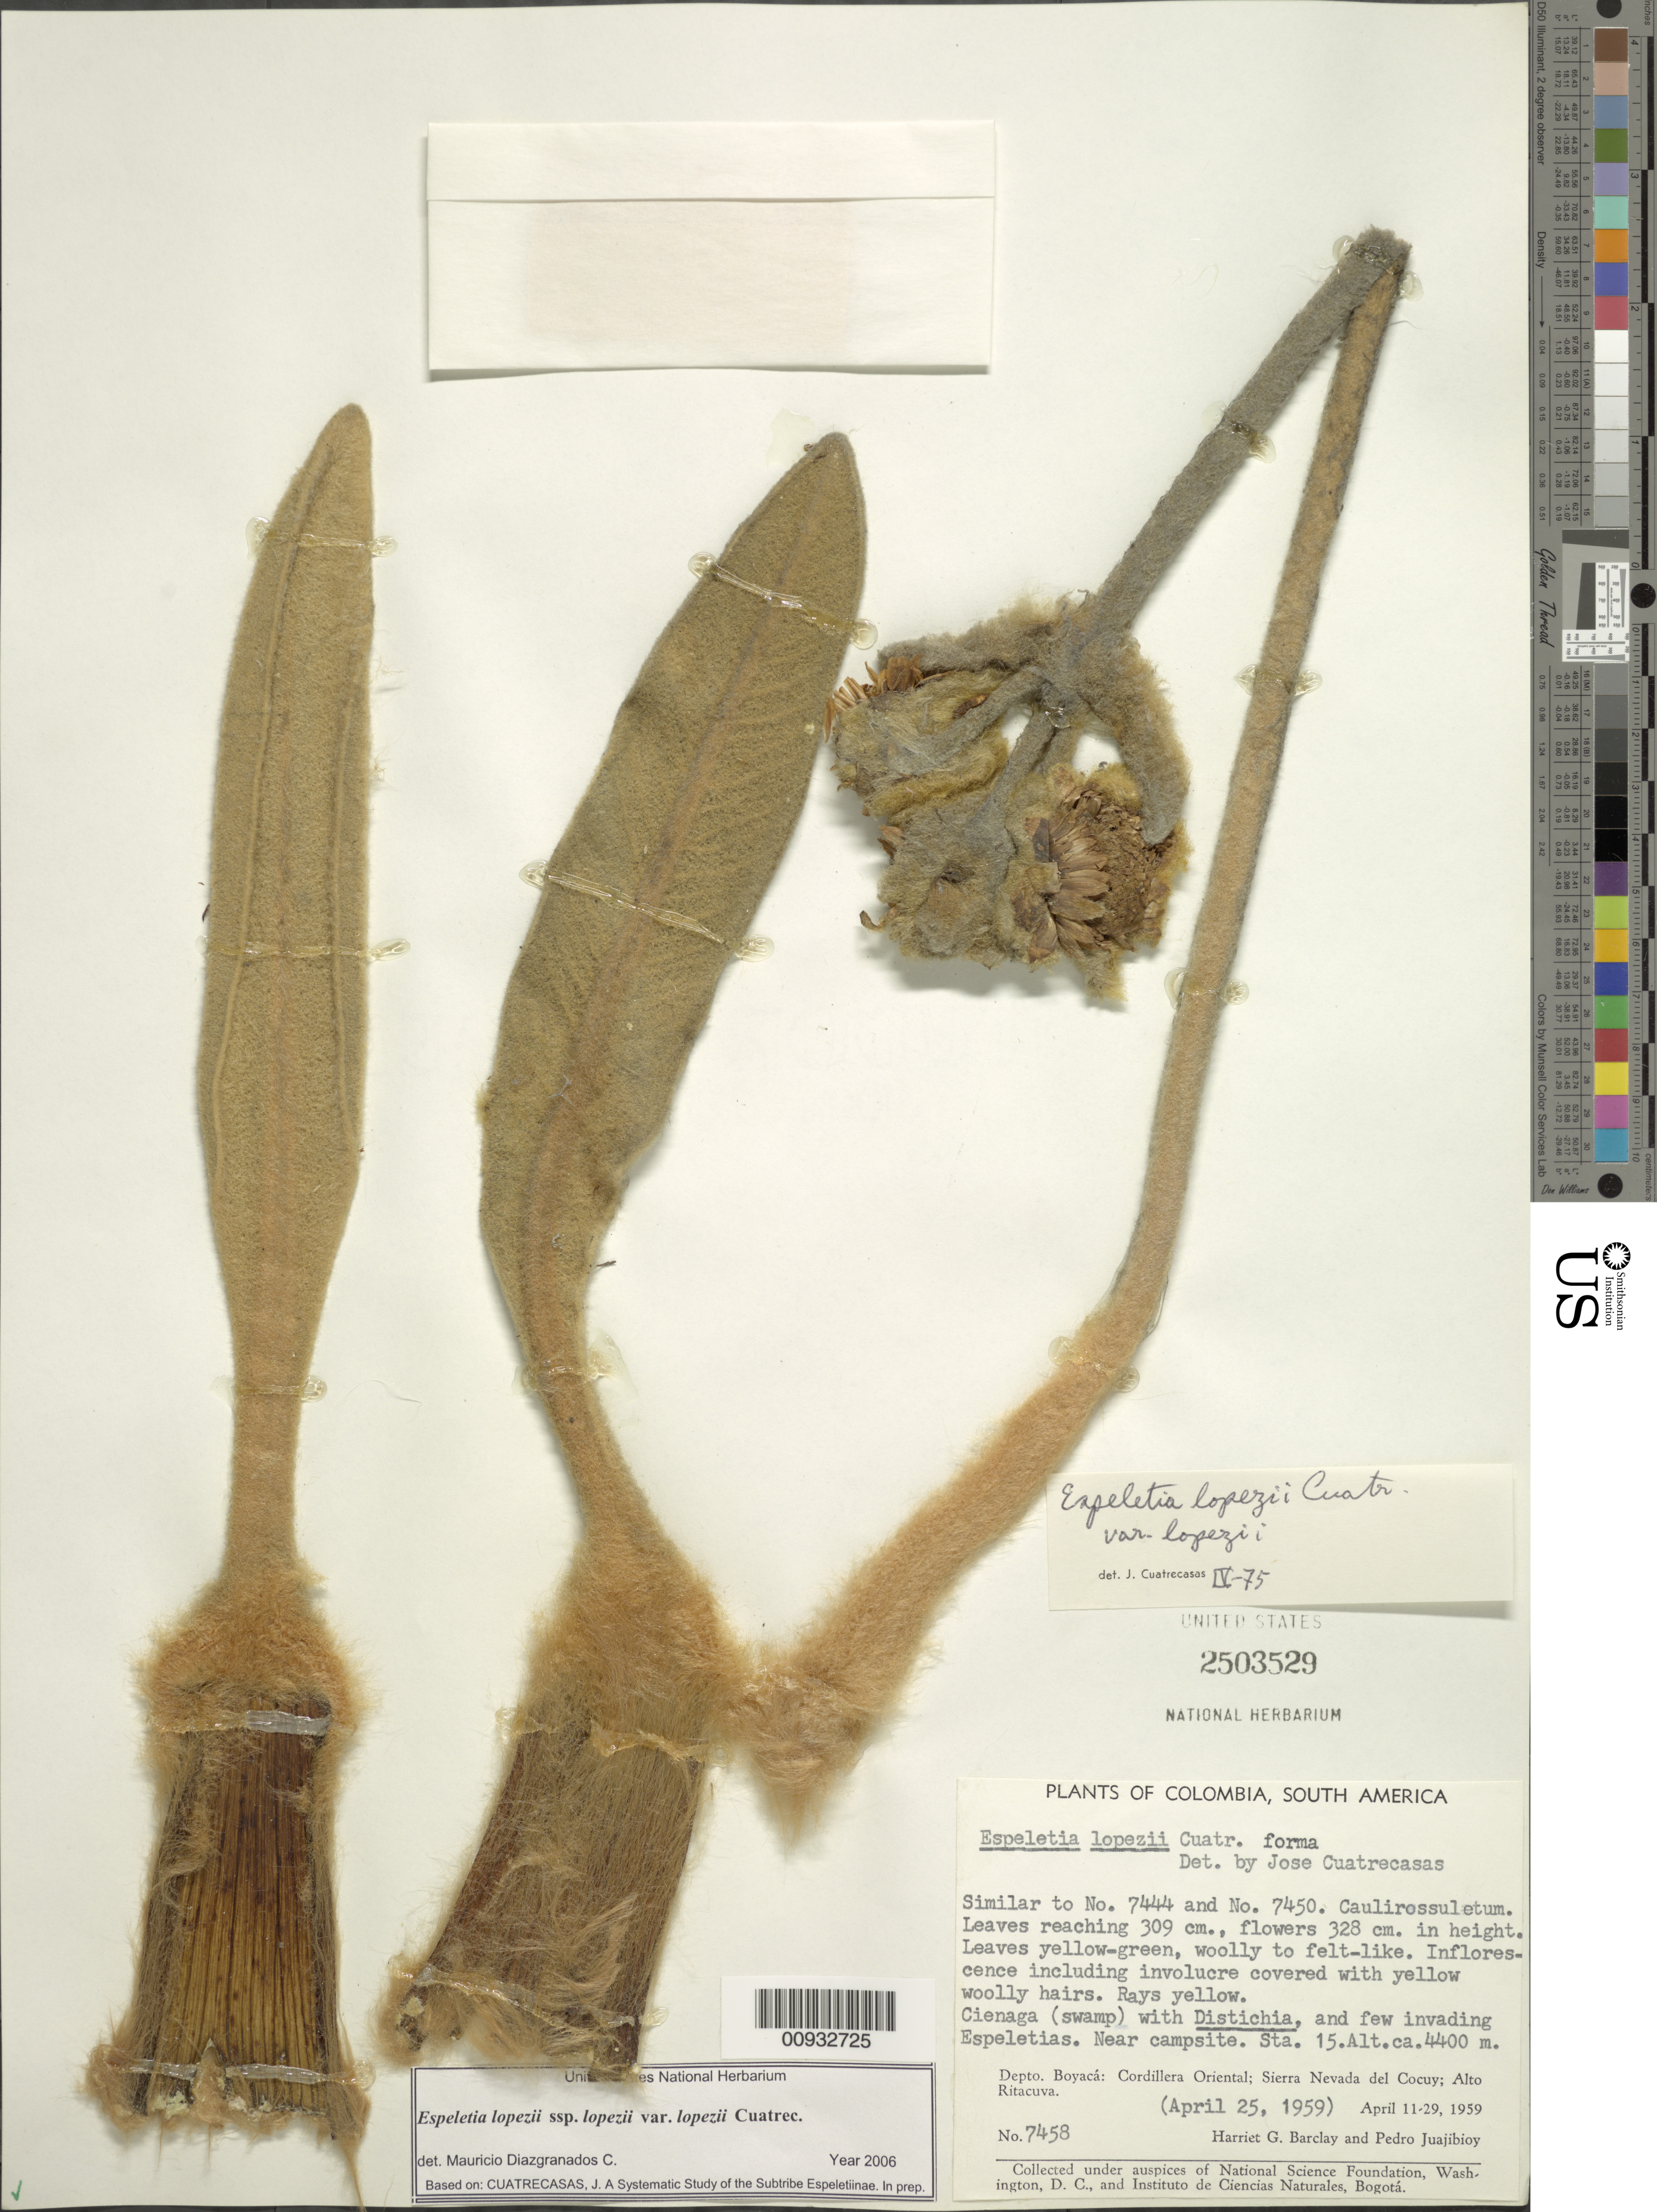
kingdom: Plantae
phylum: Tracheophyta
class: Magnoliopsida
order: Asterales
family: Asteraceae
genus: Espeletia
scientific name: Espeletia lopezii var. lopezi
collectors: H. G. Barclay & P. Juajibioy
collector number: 7458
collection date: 1959-04-25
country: Colombia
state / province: Boyacá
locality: Cordillera Oriental; Sierra Nevada del Cocuy. Alto Ritacuva. Near Campsite. Sta. 15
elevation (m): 4400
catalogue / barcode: US 2503529